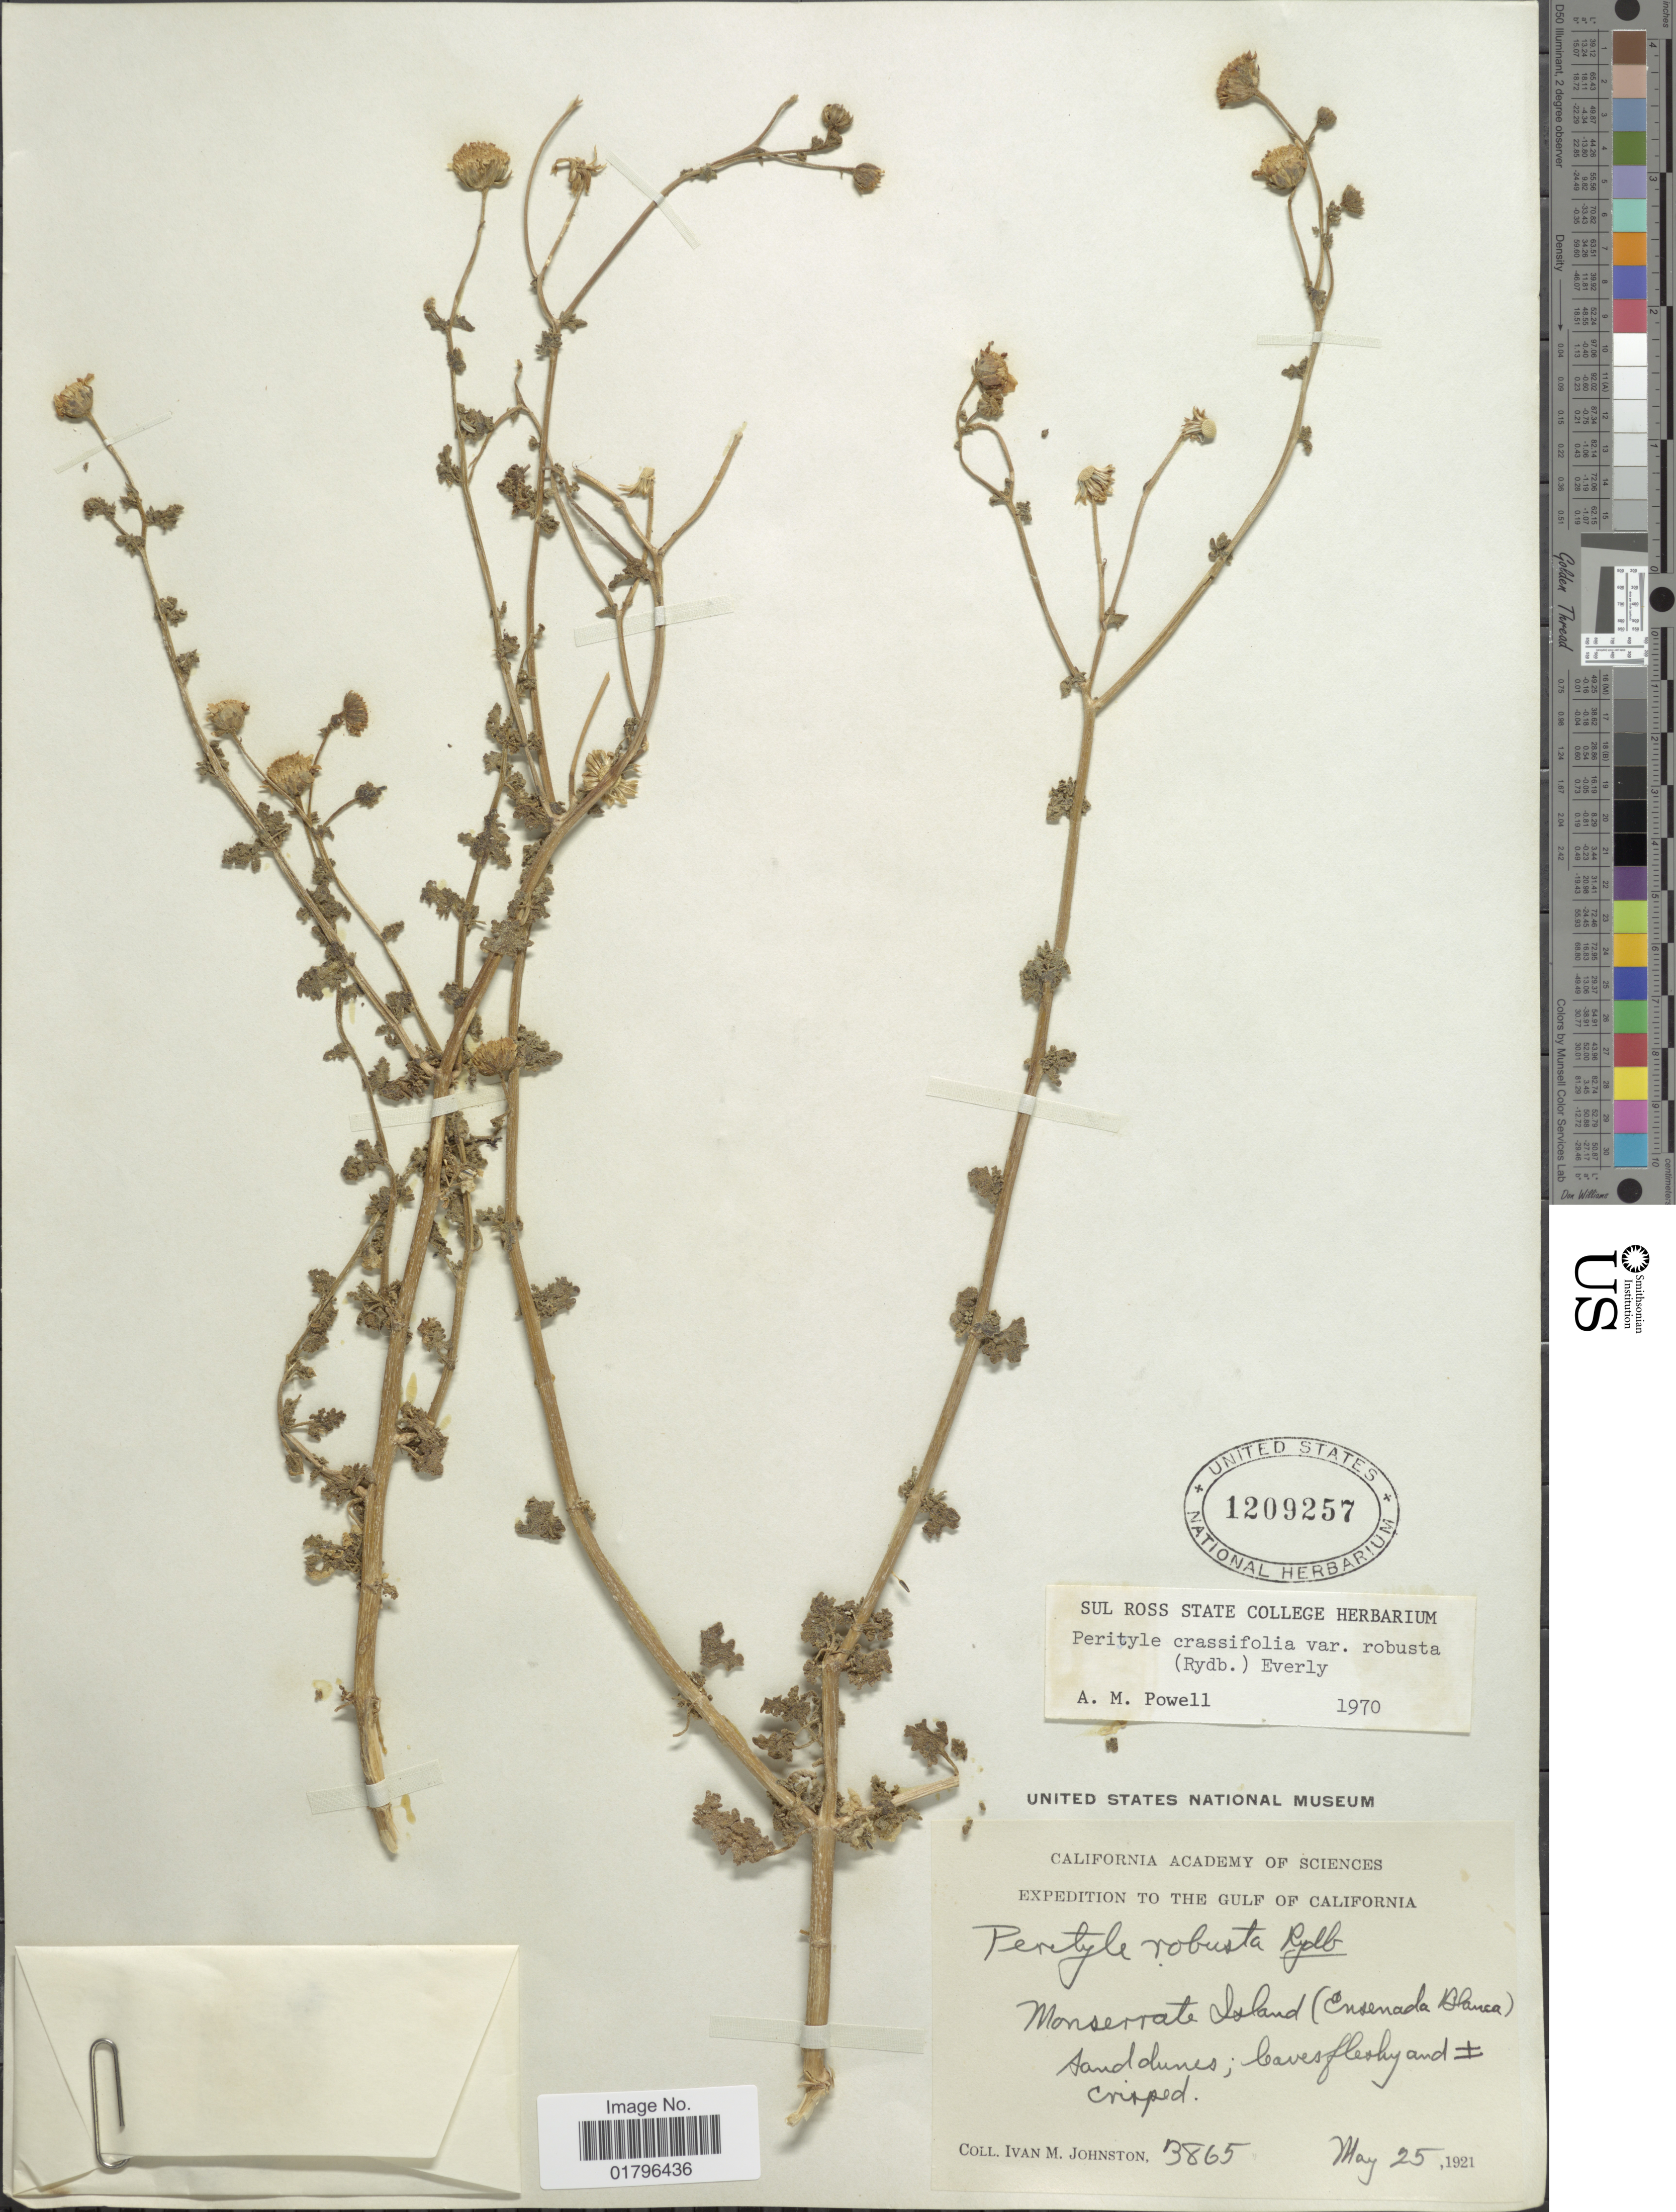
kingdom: Plantae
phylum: Tracheophyta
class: Magnoliopsida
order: Asterales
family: Asteraceae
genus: Perityle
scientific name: Perityle crassifolia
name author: Brandegee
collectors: I.M. Johnston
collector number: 3865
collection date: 1921-05-25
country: Mexico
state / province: Baja California Sur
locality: Gulf of California, Monserrate Island (Ensenada Blanca)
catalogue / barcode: US 1209257